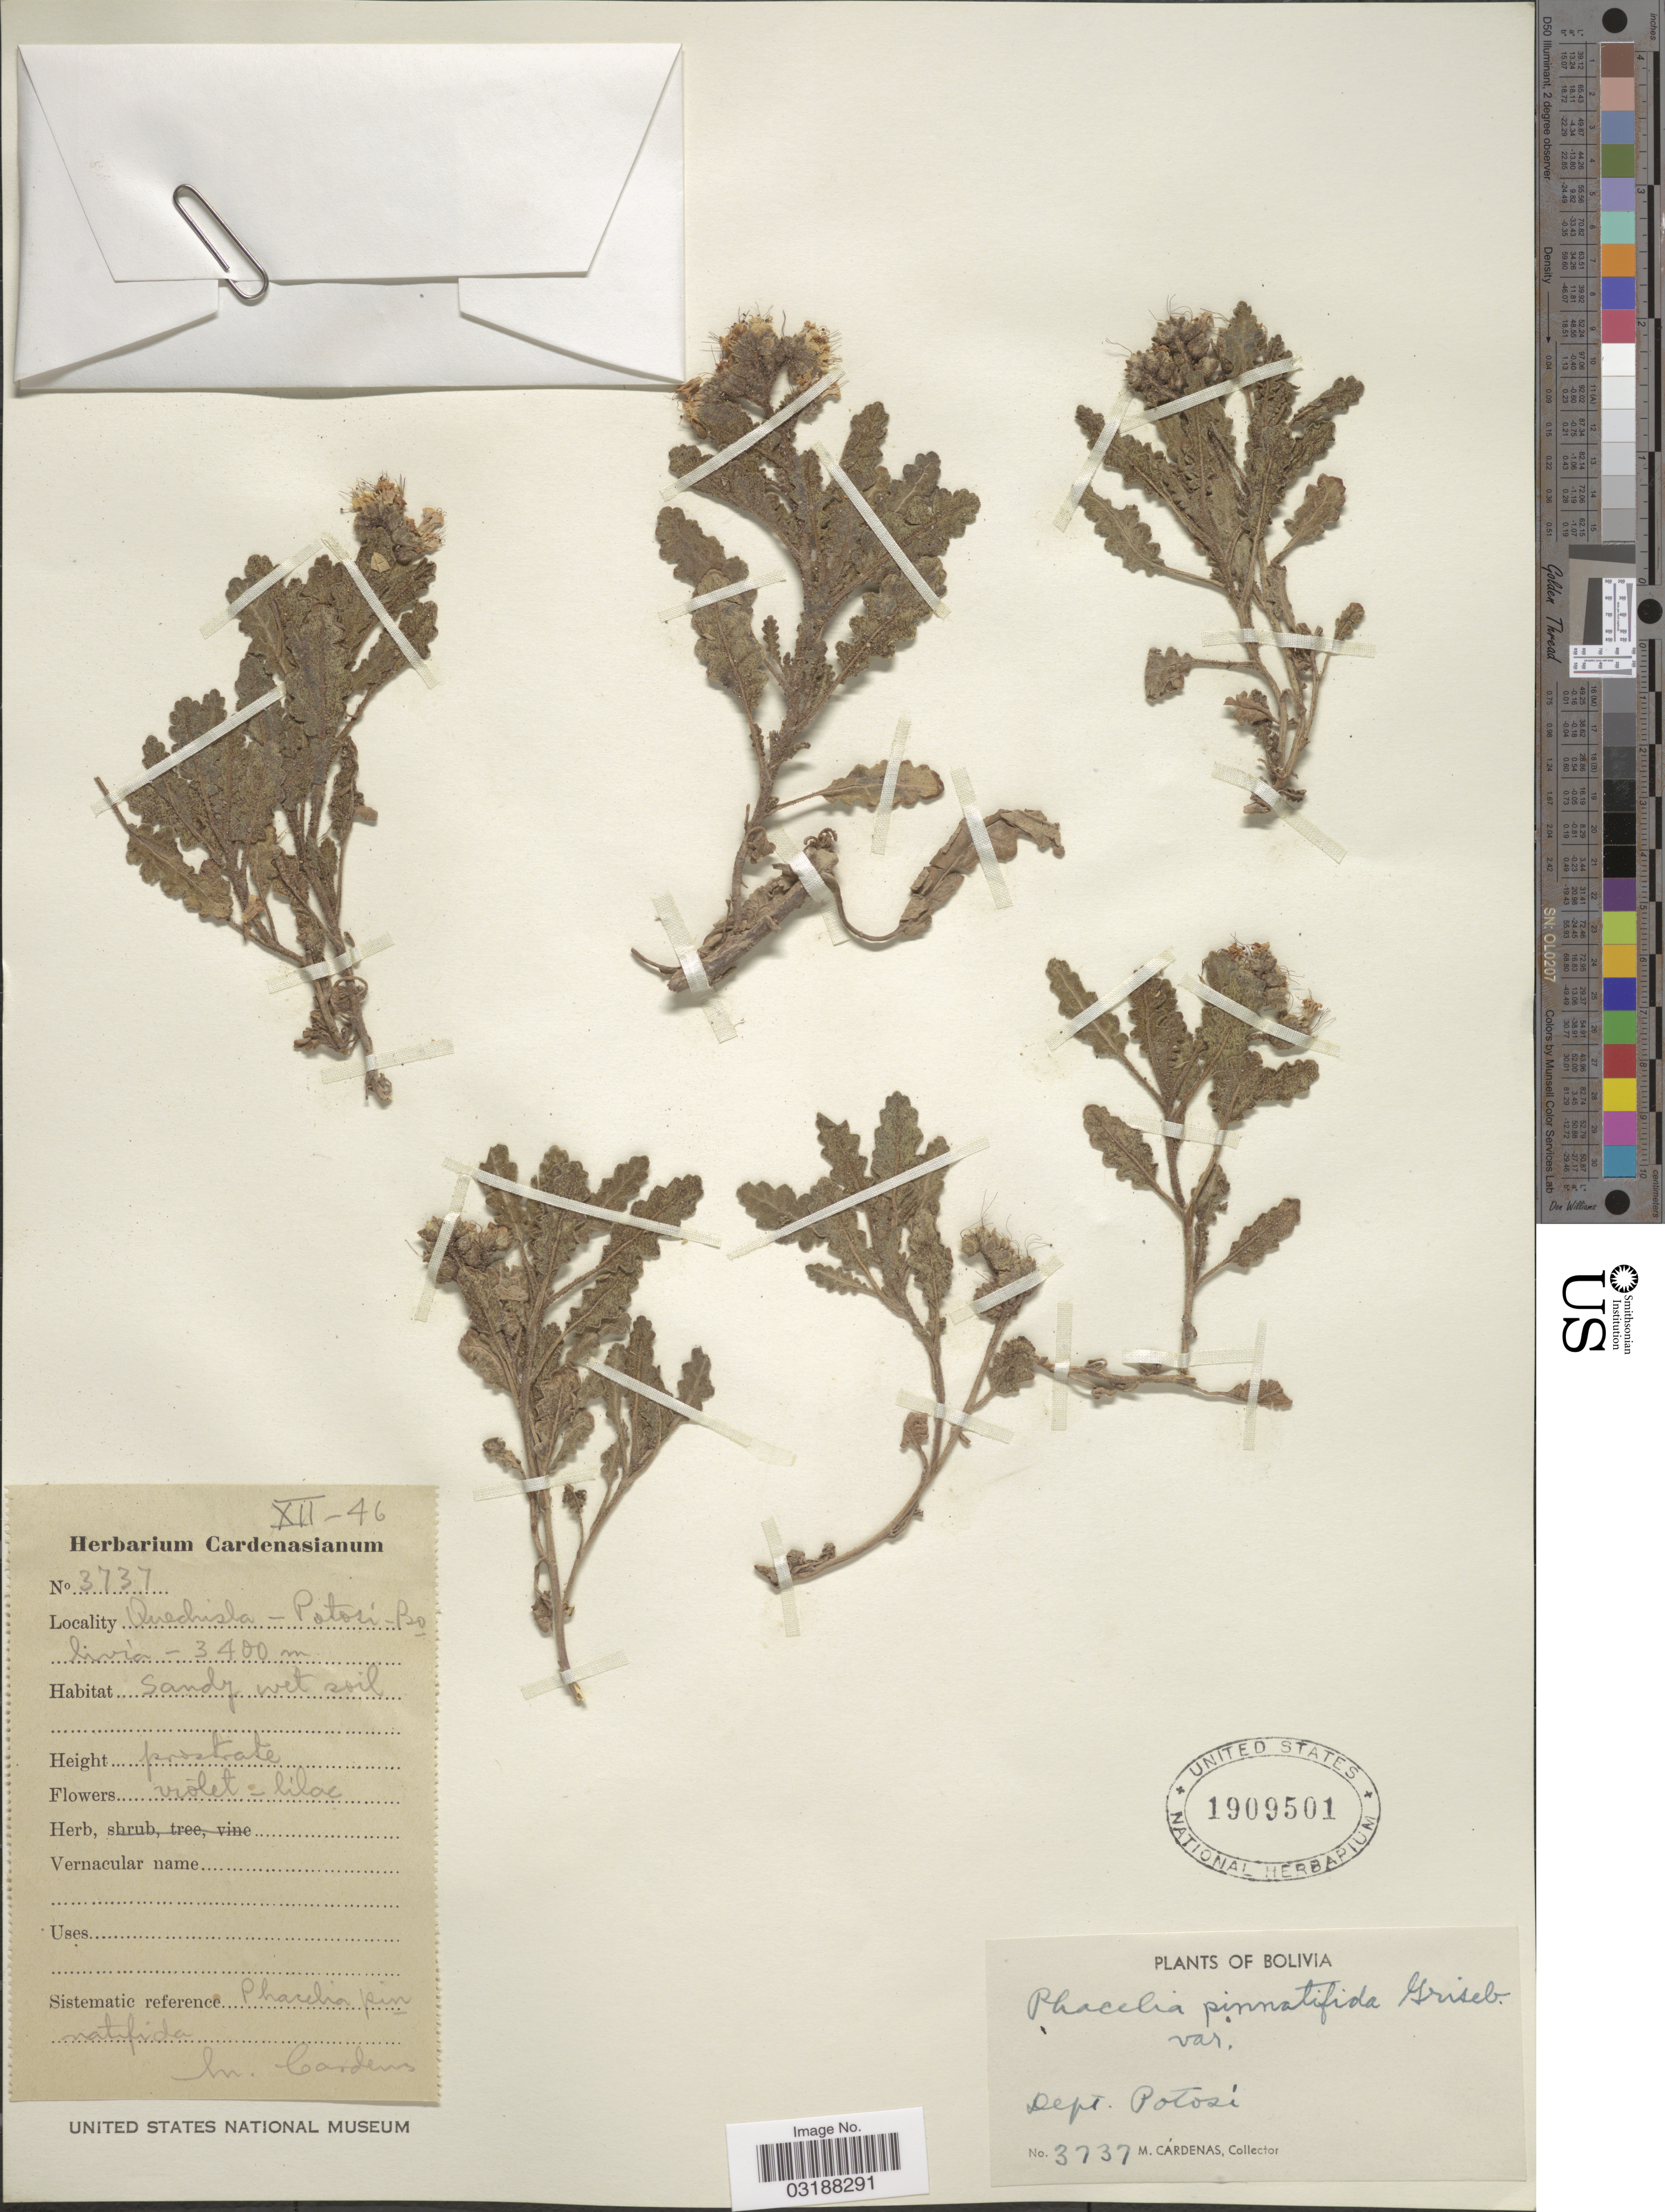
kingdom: Plantae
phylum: Tracheophyta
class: Magnoliopsida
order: Boraginales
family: Hydrophyllaceae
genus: Phacelia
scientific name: Phacelia pinnatifida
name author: Griseb. ex Wedd.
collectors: M. Cárdenas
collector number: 3737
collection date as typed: Transcribed d/m/y: /12/46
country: Bolivia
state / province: Potosi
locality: Quechisla - Potosi. Dept. Potosí.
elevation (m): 3400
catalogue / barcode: US 1909501